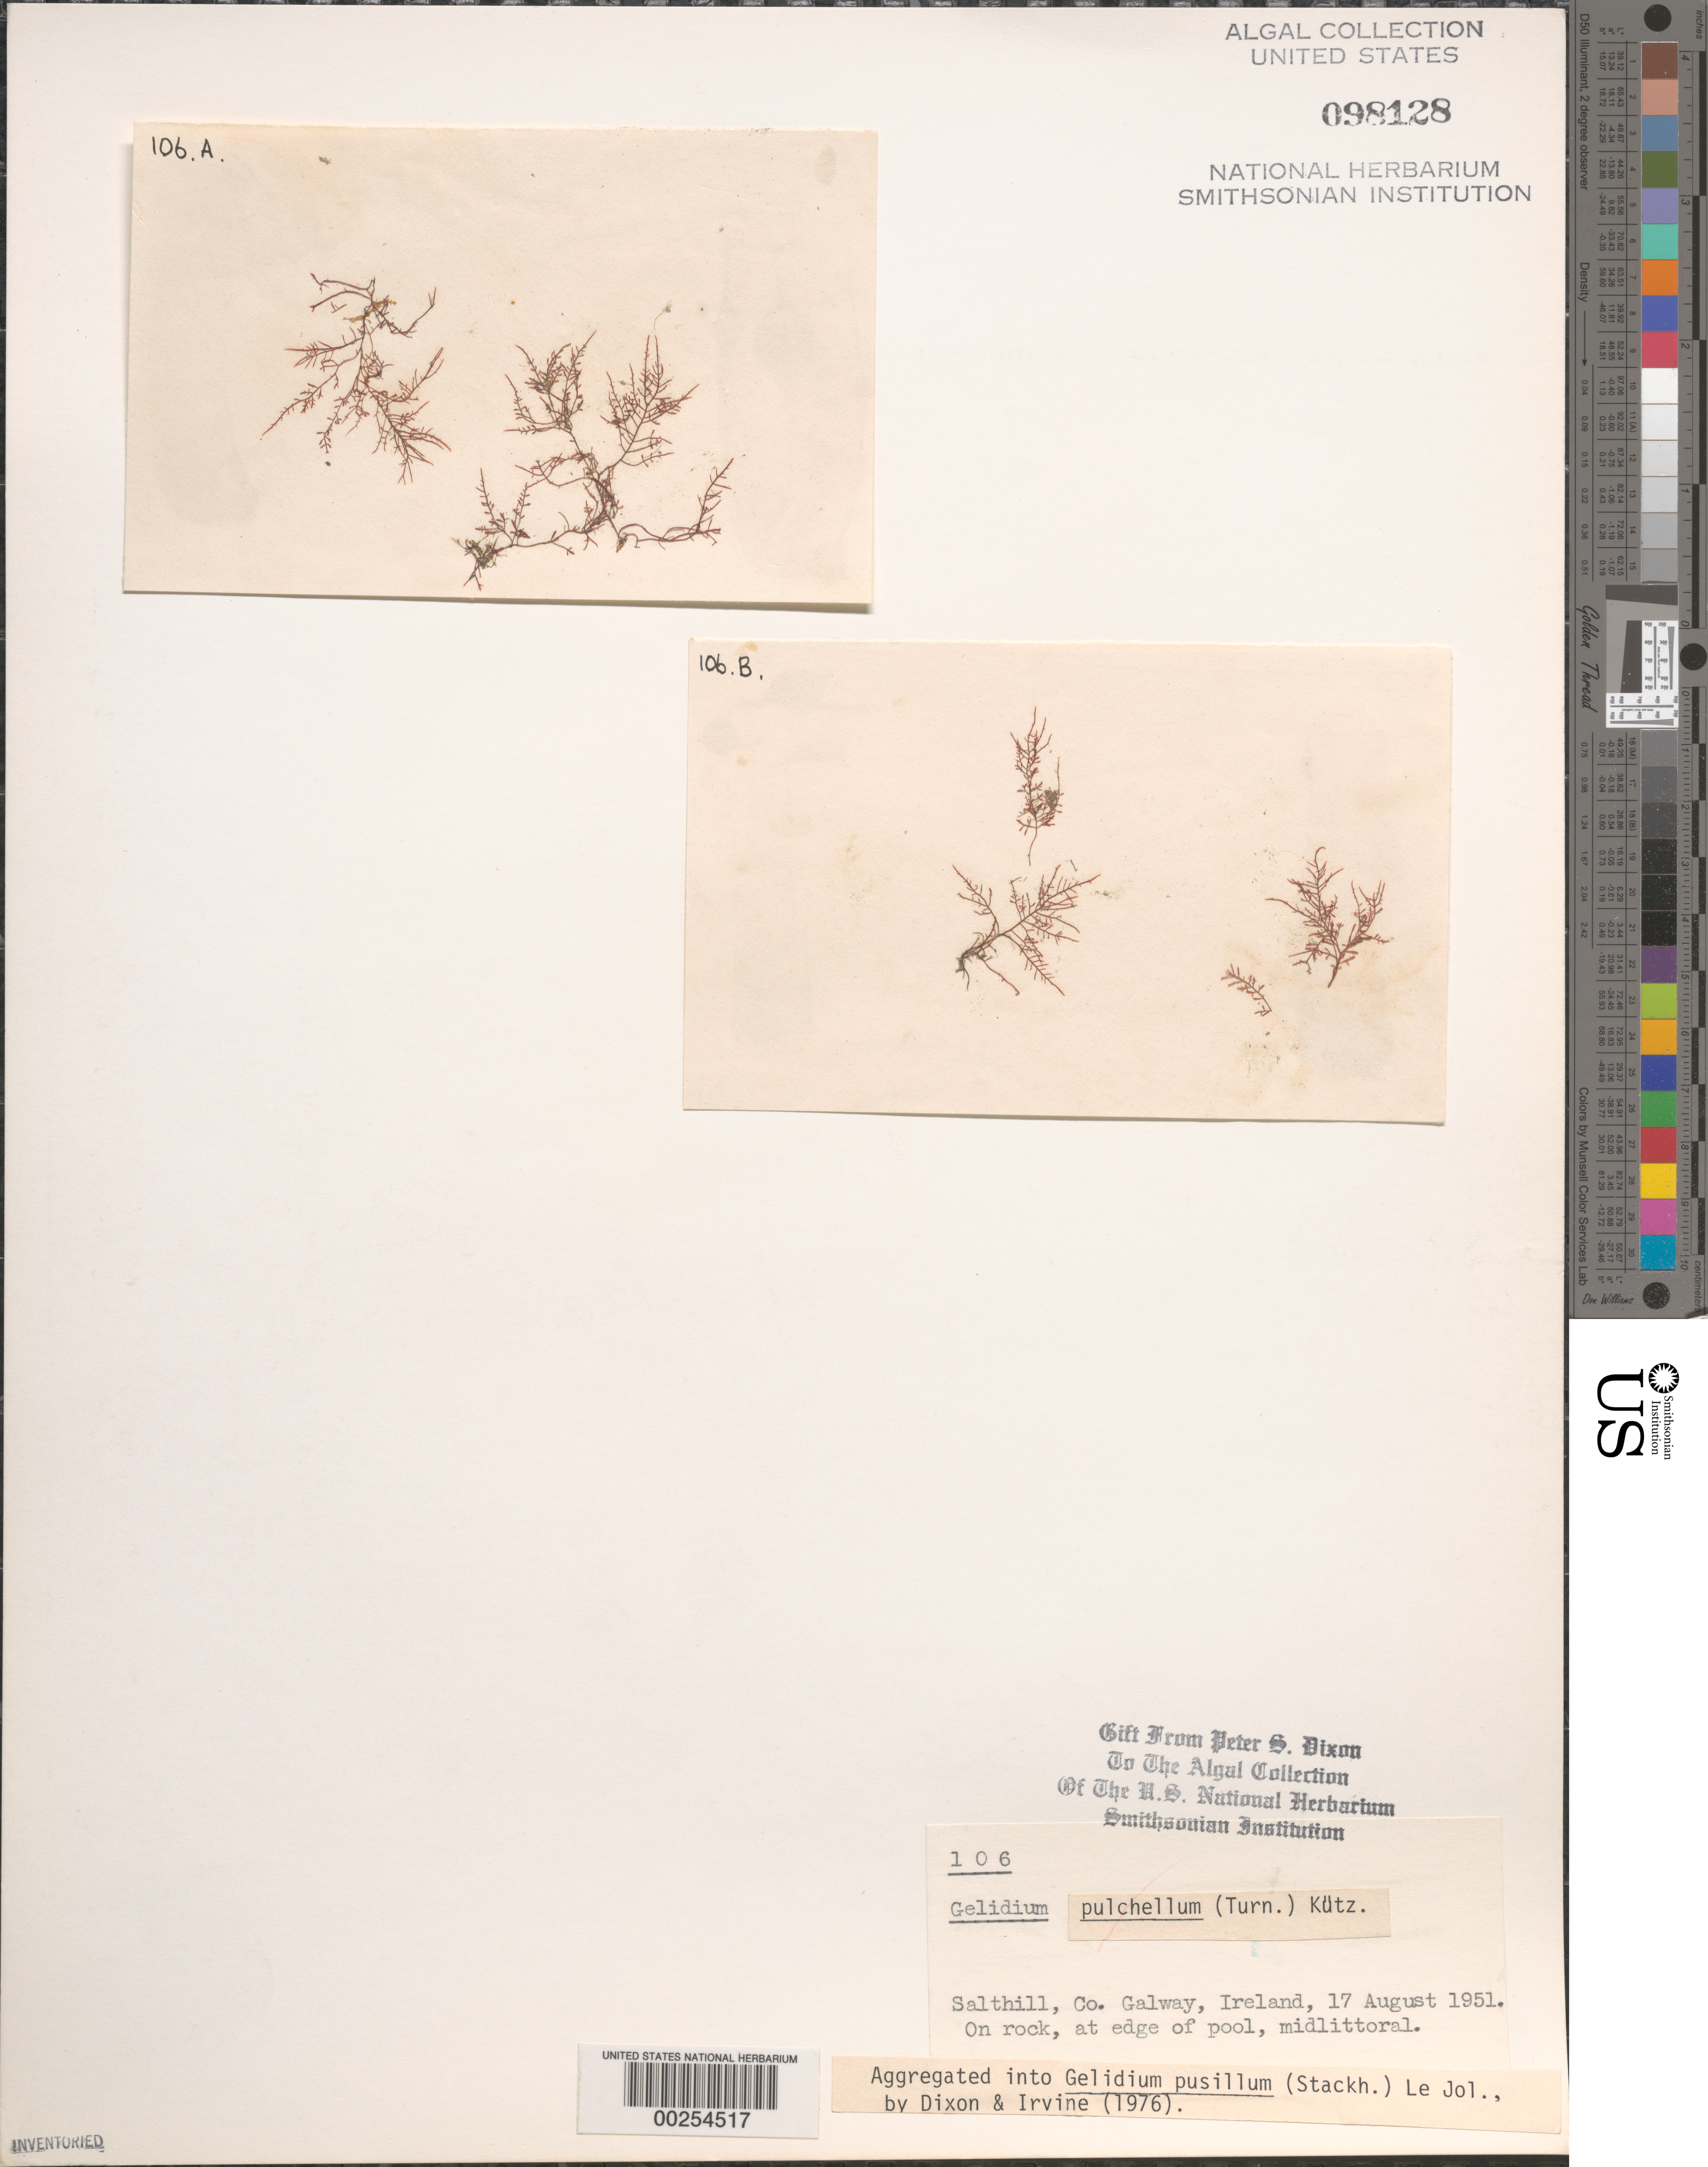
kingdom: Plantae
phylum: Rhodophyta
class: Florideophyceae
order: Gelidiales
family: Gelidiaceae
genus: Gelidium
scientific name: Gelidium pusillum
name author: (Stackh.) Le Jol.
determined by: Dixon, P. S.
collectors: P. S. Dixon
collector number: PSD 106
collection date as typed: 17 Aug 1951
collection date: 1951-08-17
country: Ireland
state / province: Connaught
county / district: Galway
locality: Salthill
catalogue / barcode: US 98128